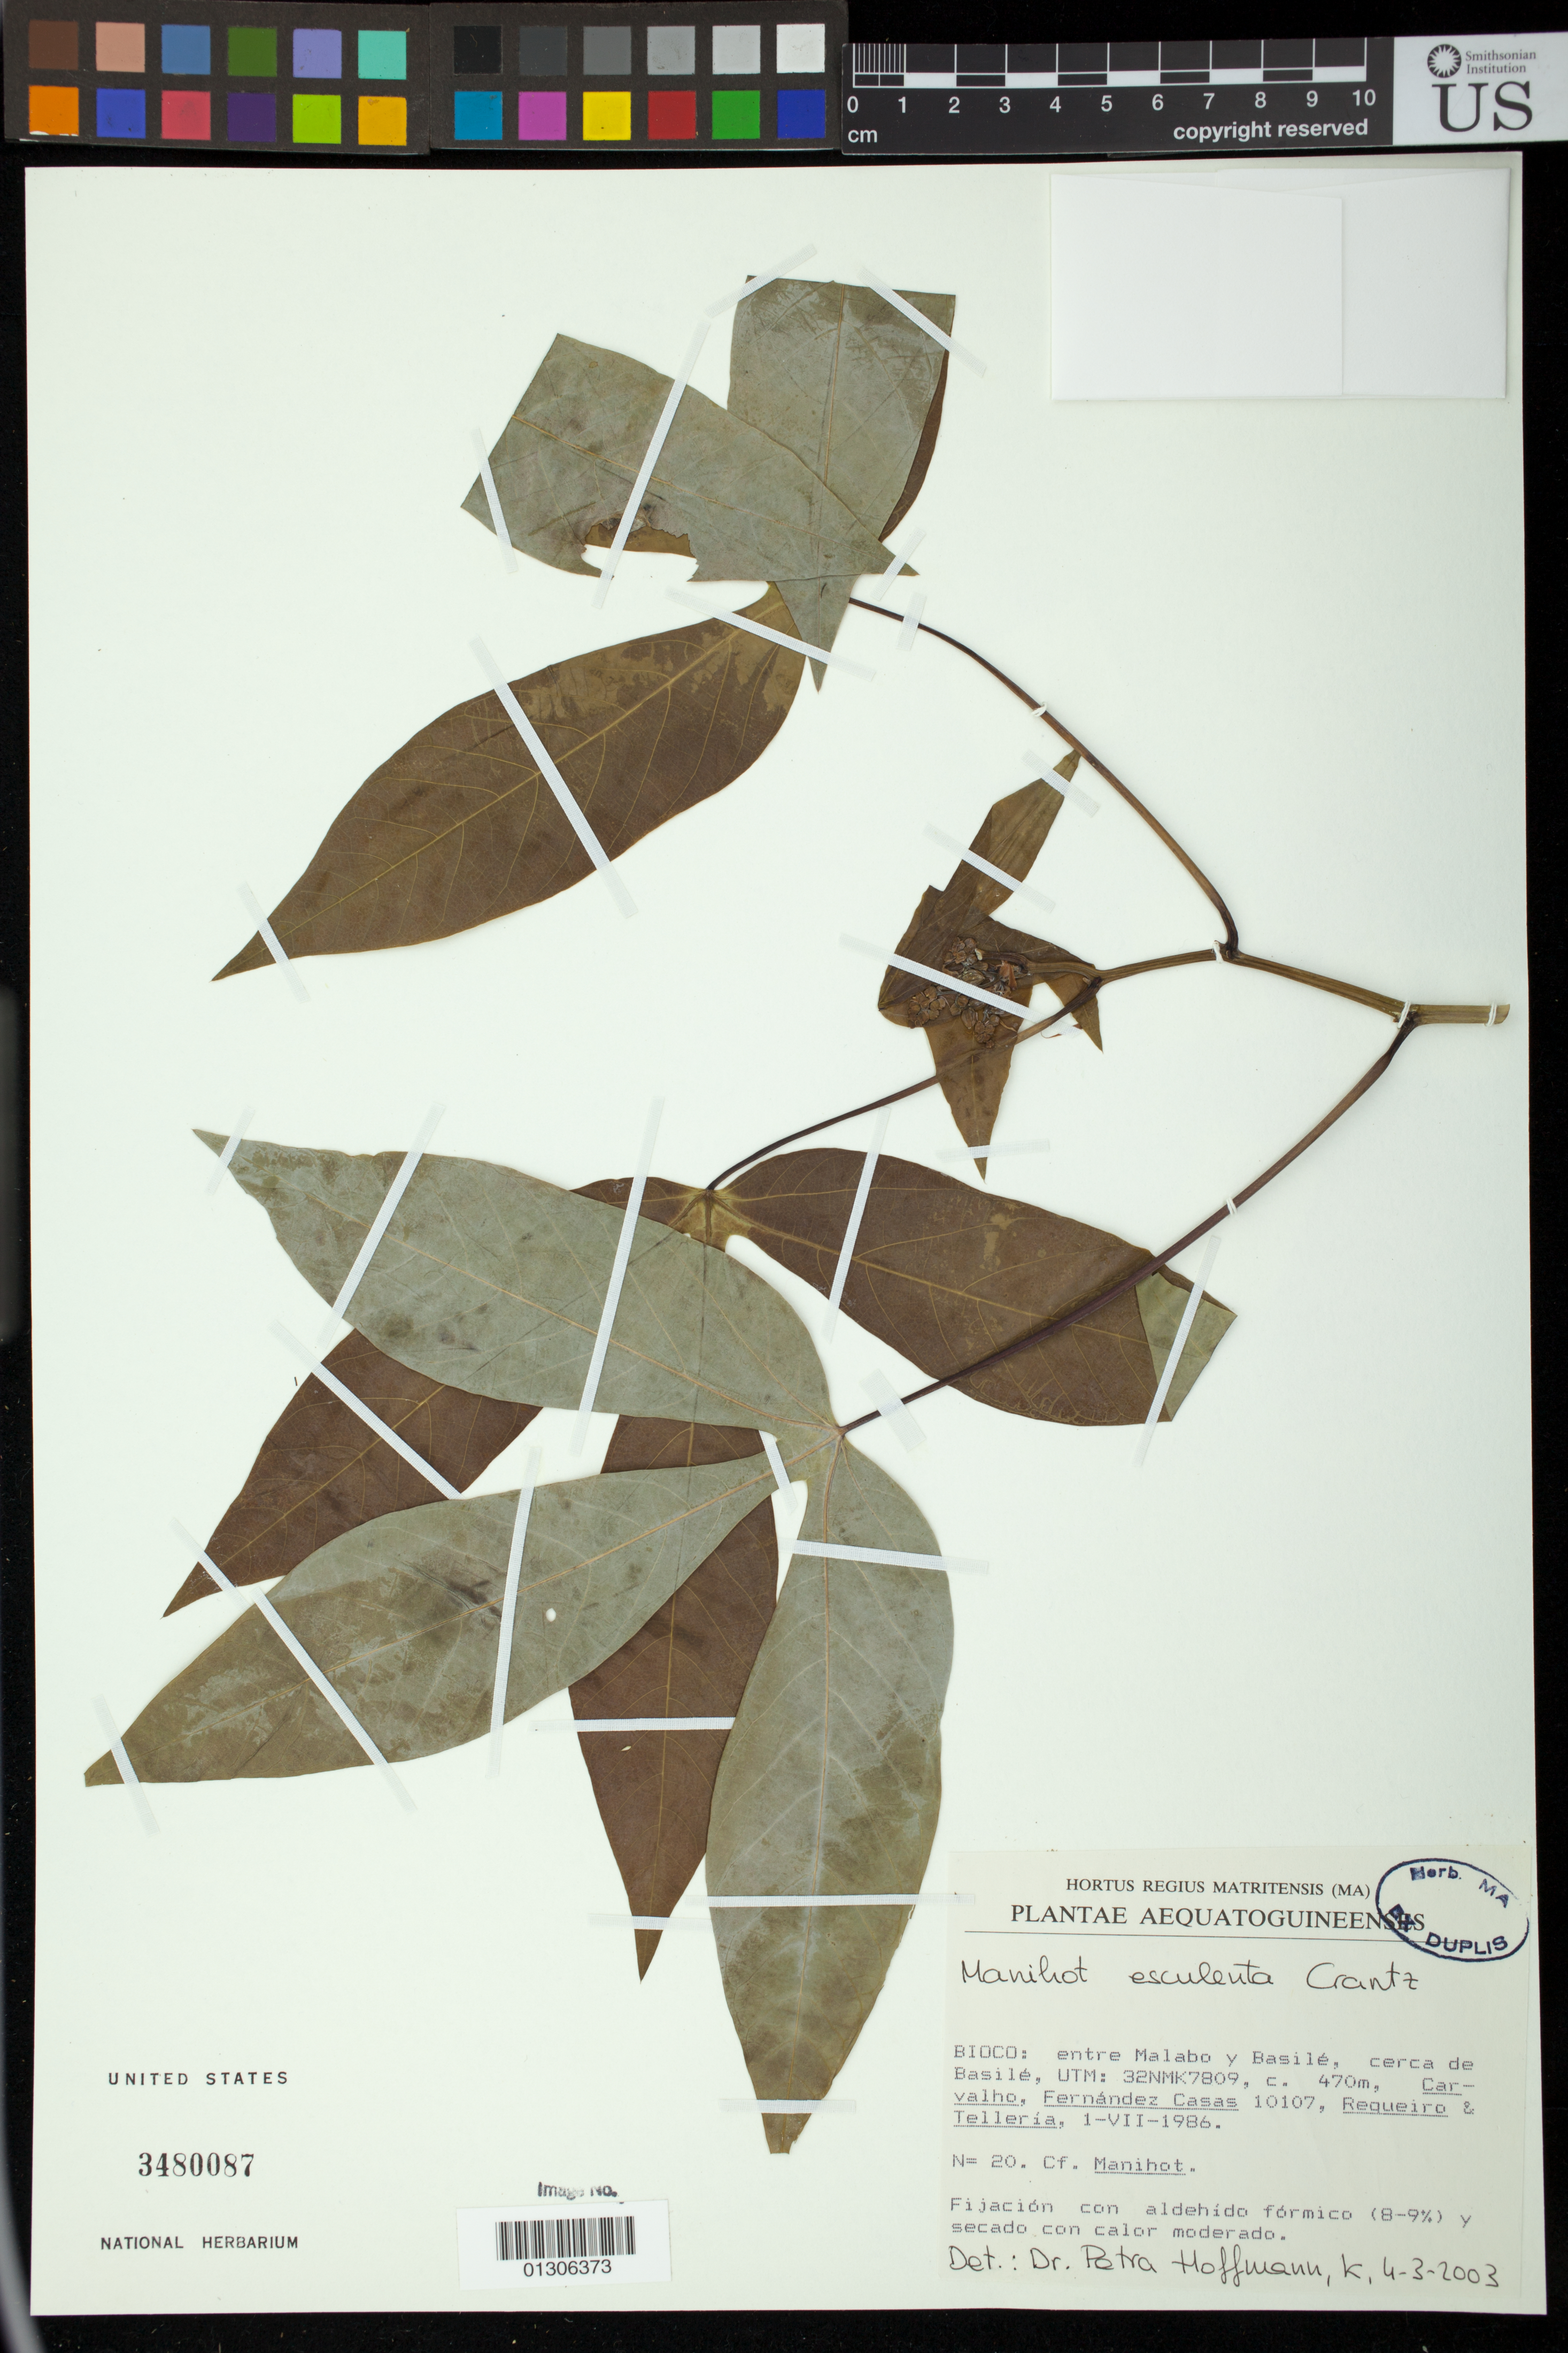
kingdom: Plantae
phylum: Tracheophyta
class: Magnoliopsida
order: Malpighiales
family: Euphorbiaceae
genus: Manihot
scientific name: Manihot glaziovii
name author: Müll. Arg.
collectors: Carvalho, --, F. J. Fernández Casas, Requeiro, -- & T. Telleria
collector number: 10107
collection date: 1986-07-01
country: Equatorial Guinea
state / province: Bioko Norte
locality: Bioco: entre Malabo y Basile, cerca de Basilé, UTM: 32NMK7809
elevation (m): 470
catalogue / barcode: US 3480087